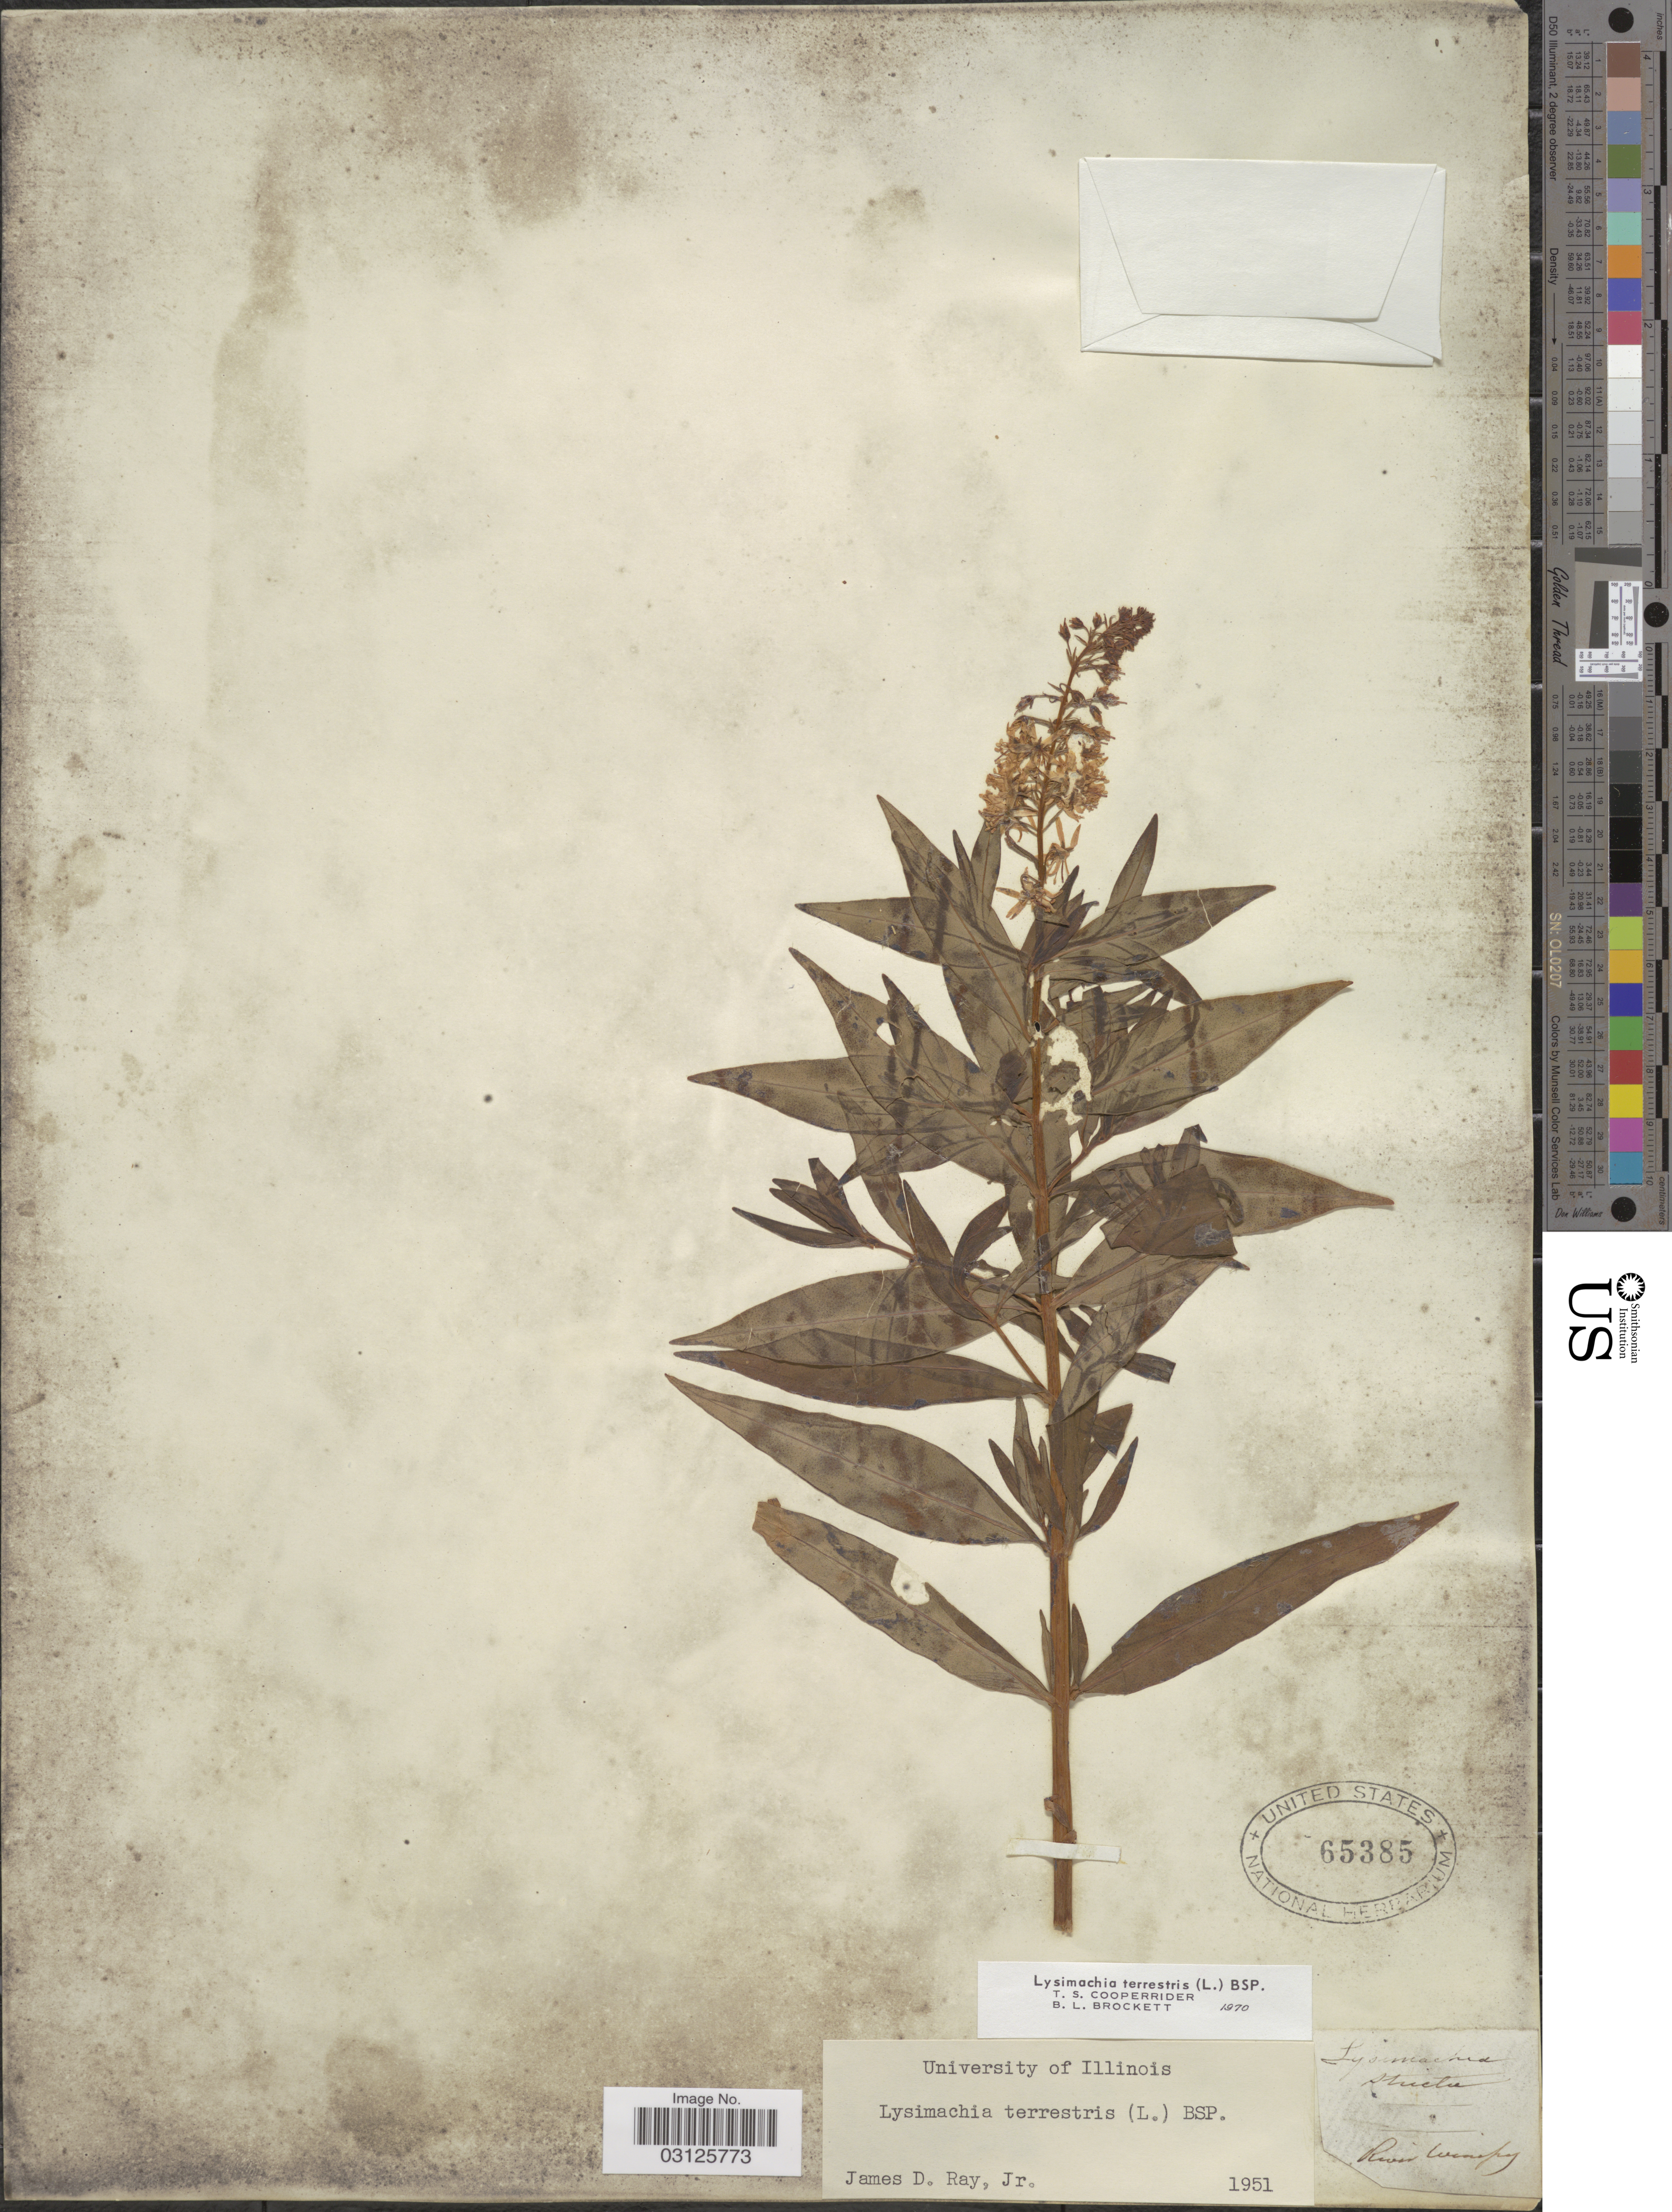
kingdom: Plantae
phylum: Tracheophyta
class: Magnoliopsida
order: Ericales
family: Primulaceae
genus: Lysimachia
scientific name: Lysimachia terrestris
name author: (L.) Britton, Stearns & Poggenb.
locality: River [illegible text].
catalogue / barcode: US 65385